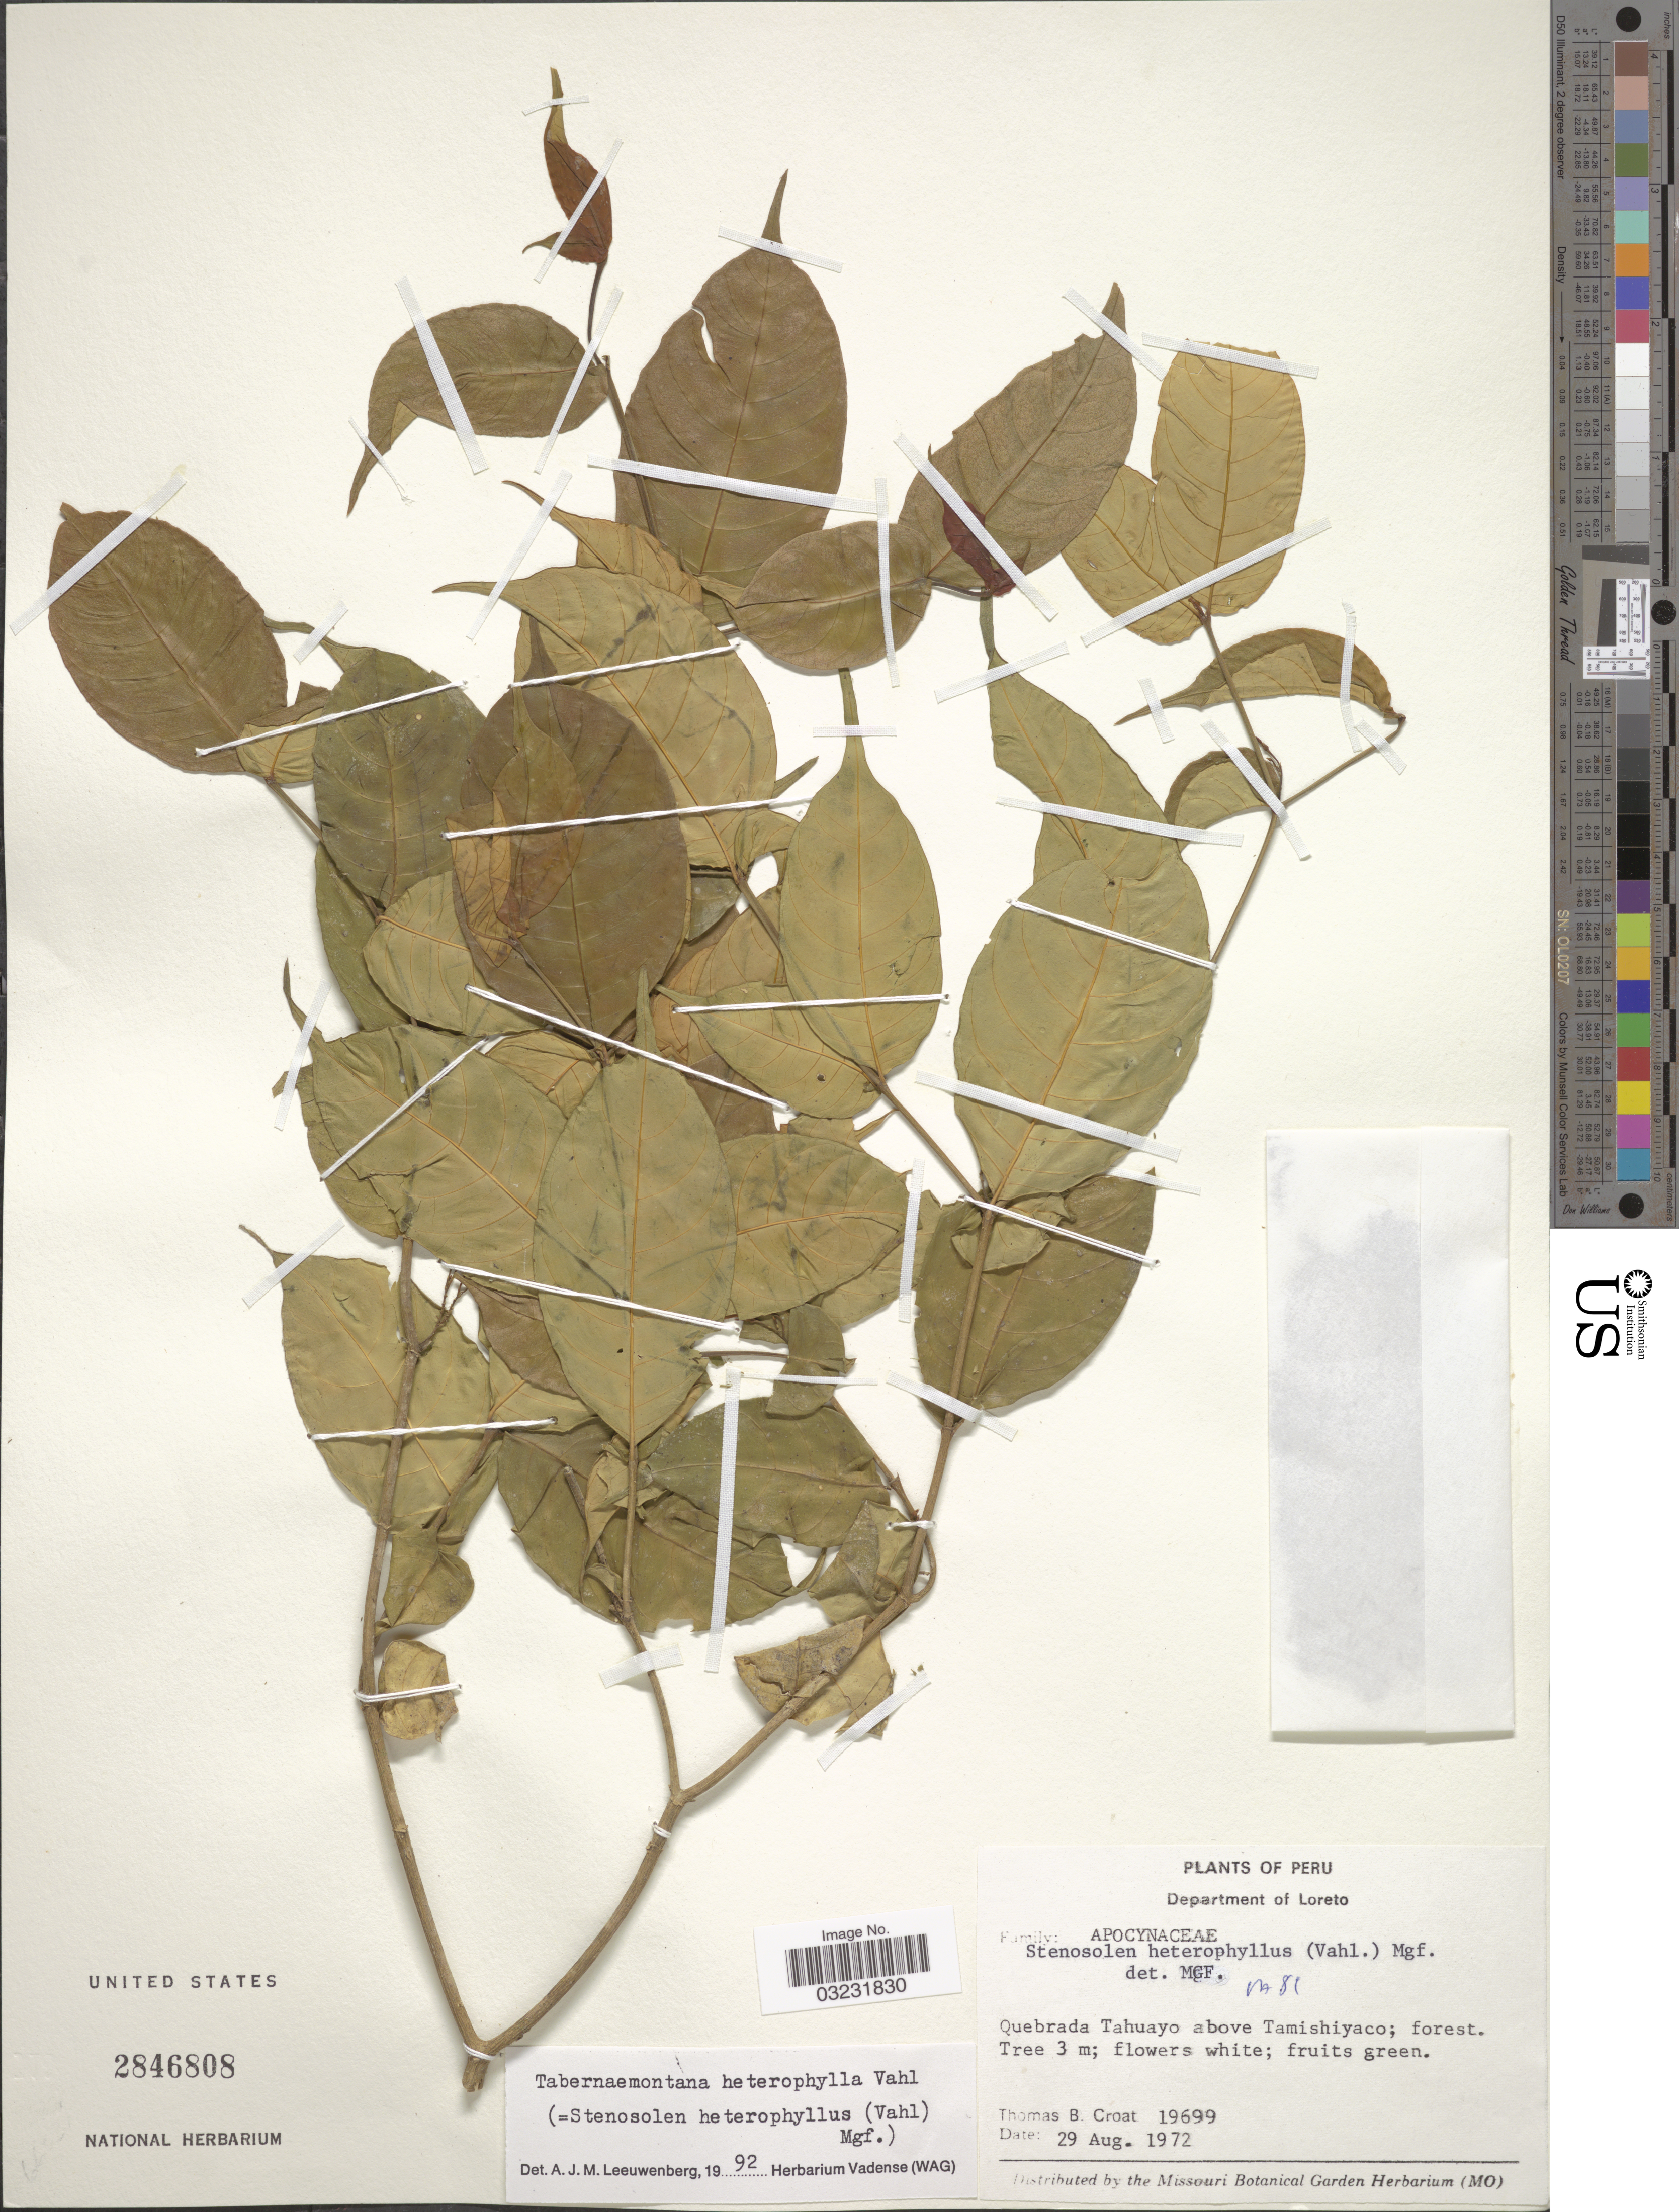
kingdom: Plantae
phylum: Tracheophyta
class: Magnoliopsida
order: Gentianales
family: Apocynaceae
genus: Tabernaemontana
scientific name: Tabernaemontana heterophylla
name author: Vahl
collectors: T. B. Croat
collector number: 19699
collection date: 1972-08-29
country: Peru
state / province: Loreto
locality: Department of Loreto. Quebrada Tahuayo above Tamishiyaco.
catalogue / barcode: US 2846808